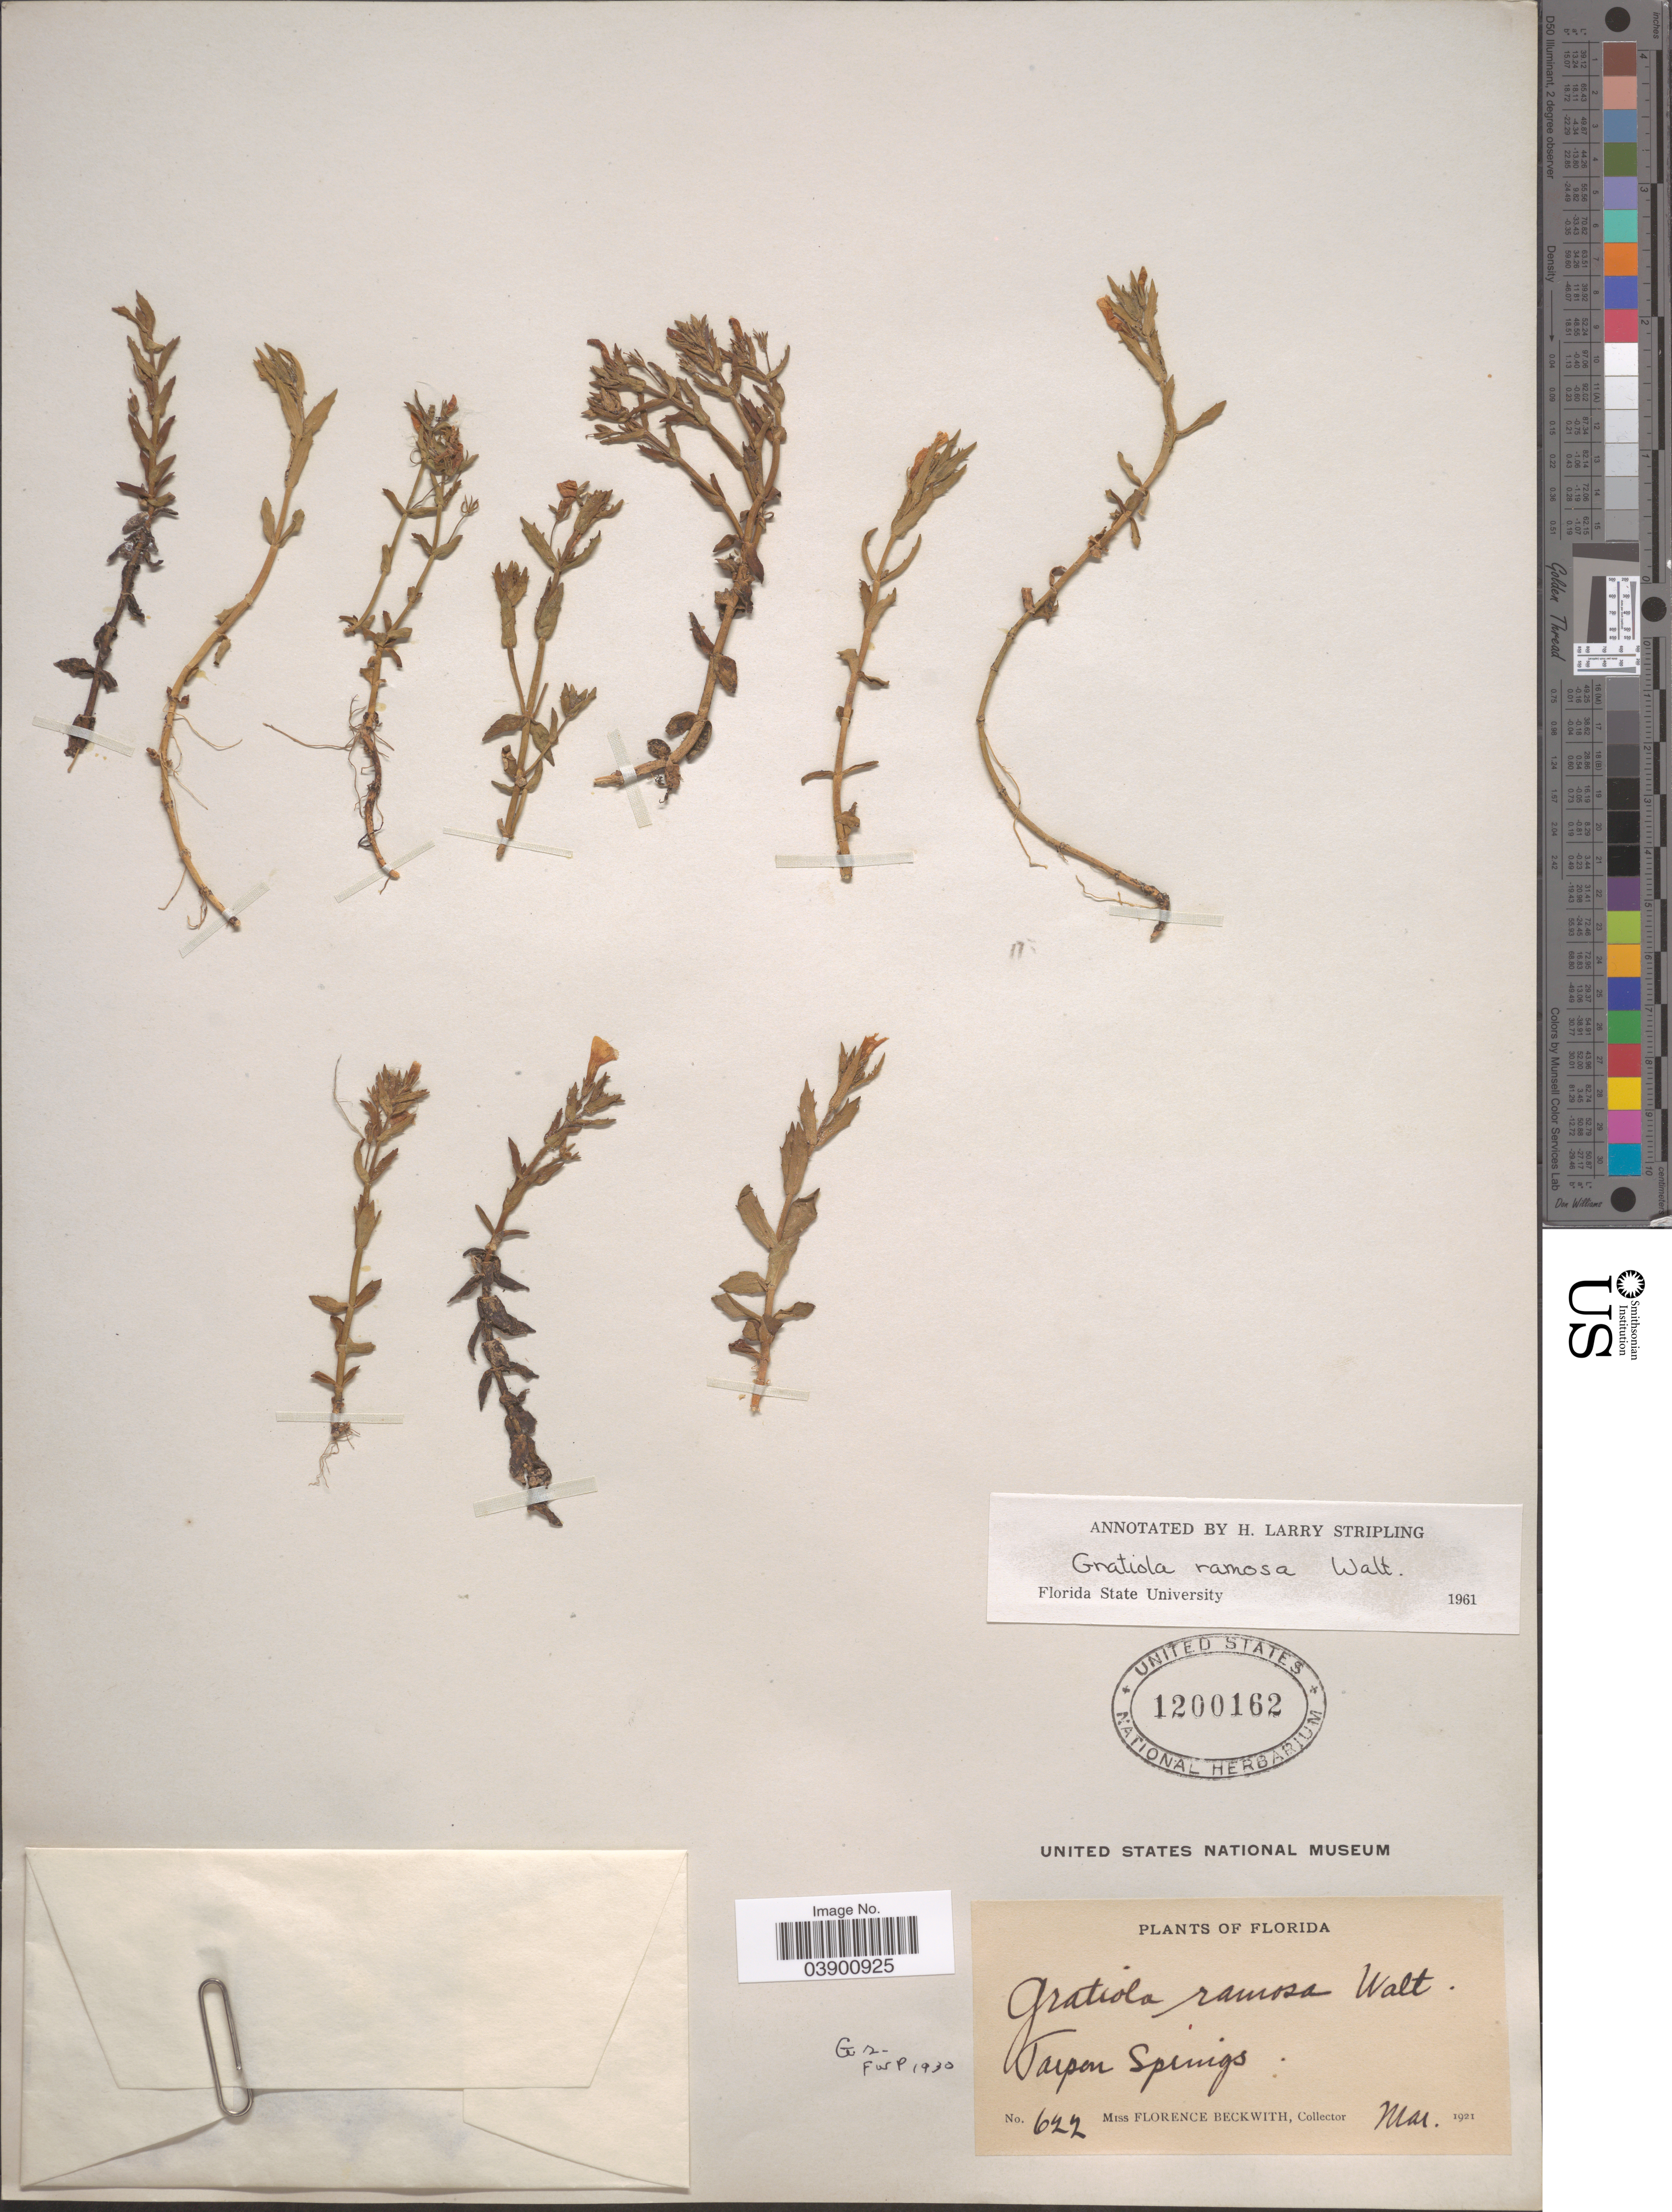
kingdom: Plantae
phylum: Tracheophyta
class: Magnoliopsida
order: Lamiales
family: Plantaginaceae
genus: Gratiola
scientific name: Gratiola ramosa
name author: Walter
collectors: F. Beckwith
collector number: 622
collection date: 1921-03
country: United States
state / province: Florida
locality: Tarpon Springs.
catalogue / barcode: US 1200162